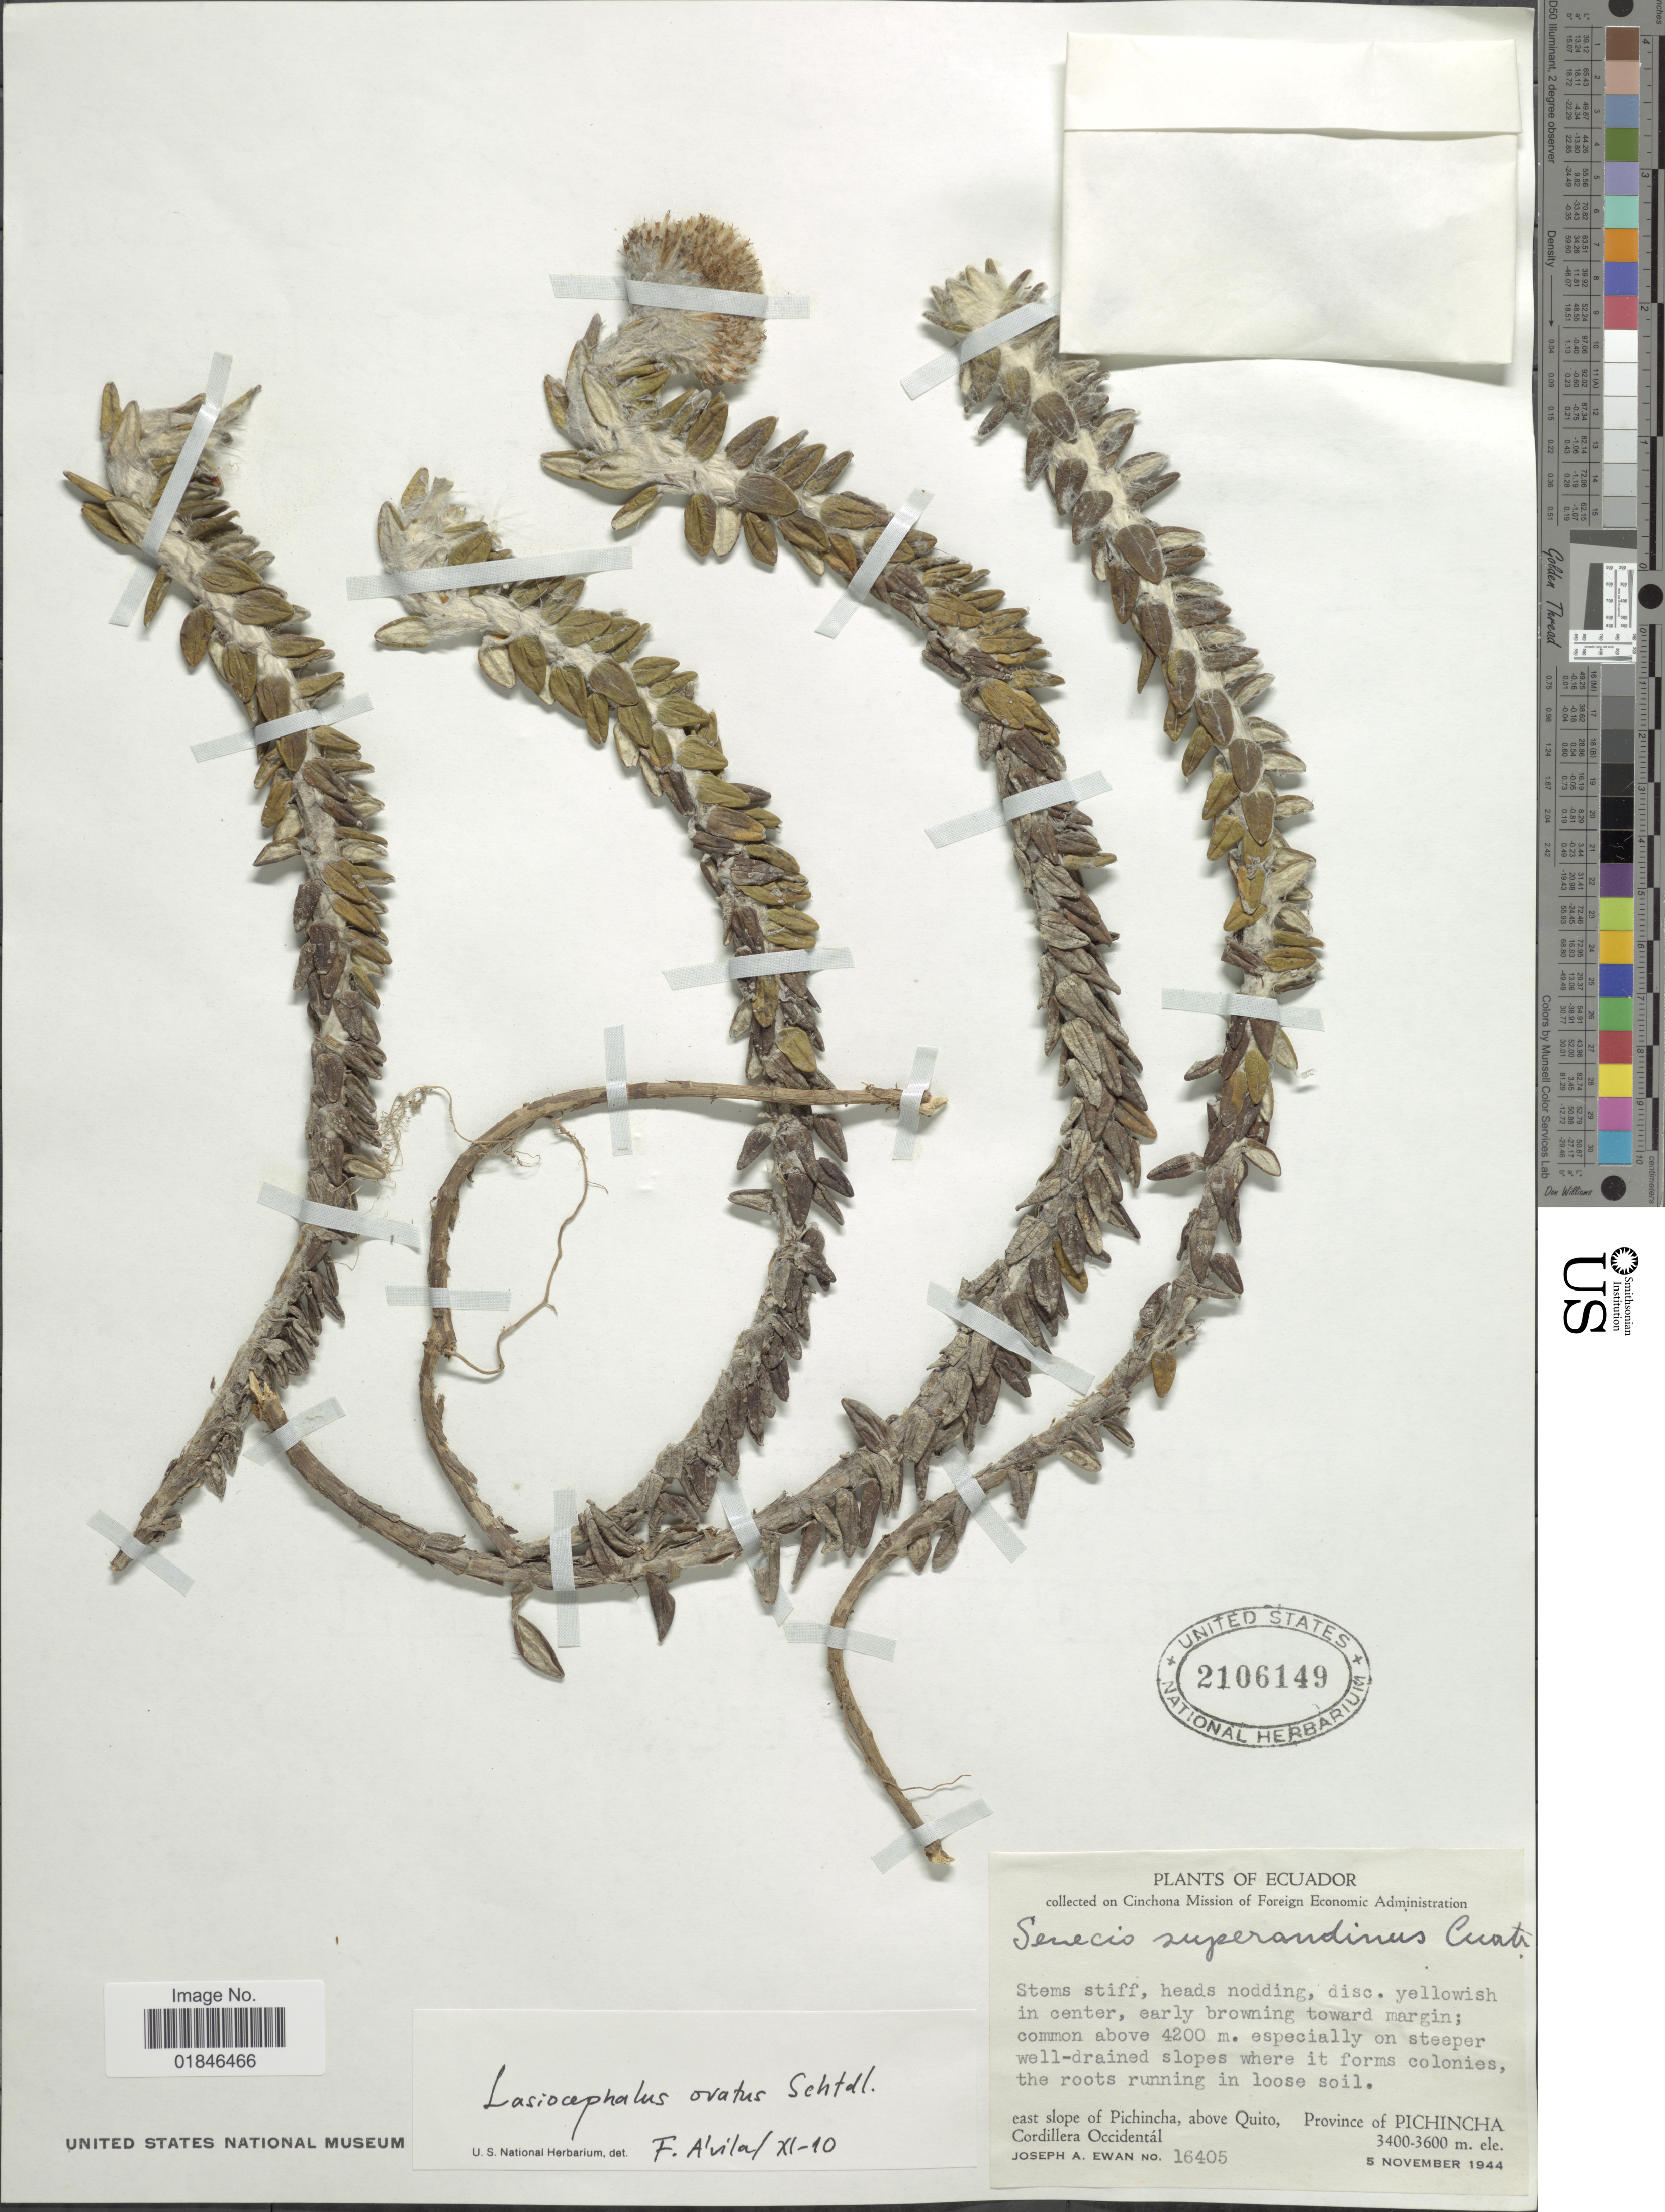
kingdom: Plantae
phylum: Tracheophyta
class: Magnoliopsida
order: Asterales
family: Asteraceae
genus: Senecio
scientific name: Senecio superandinus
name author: Cuatrec.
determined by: Salomon, Luciana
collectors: J. A. Ewan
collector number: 18405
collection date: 1944-11-05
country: Ecuador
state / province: Pichincha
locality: East slope of Pichincha, Above Qutio , Province of Pichincha.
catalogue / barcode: US 2106149